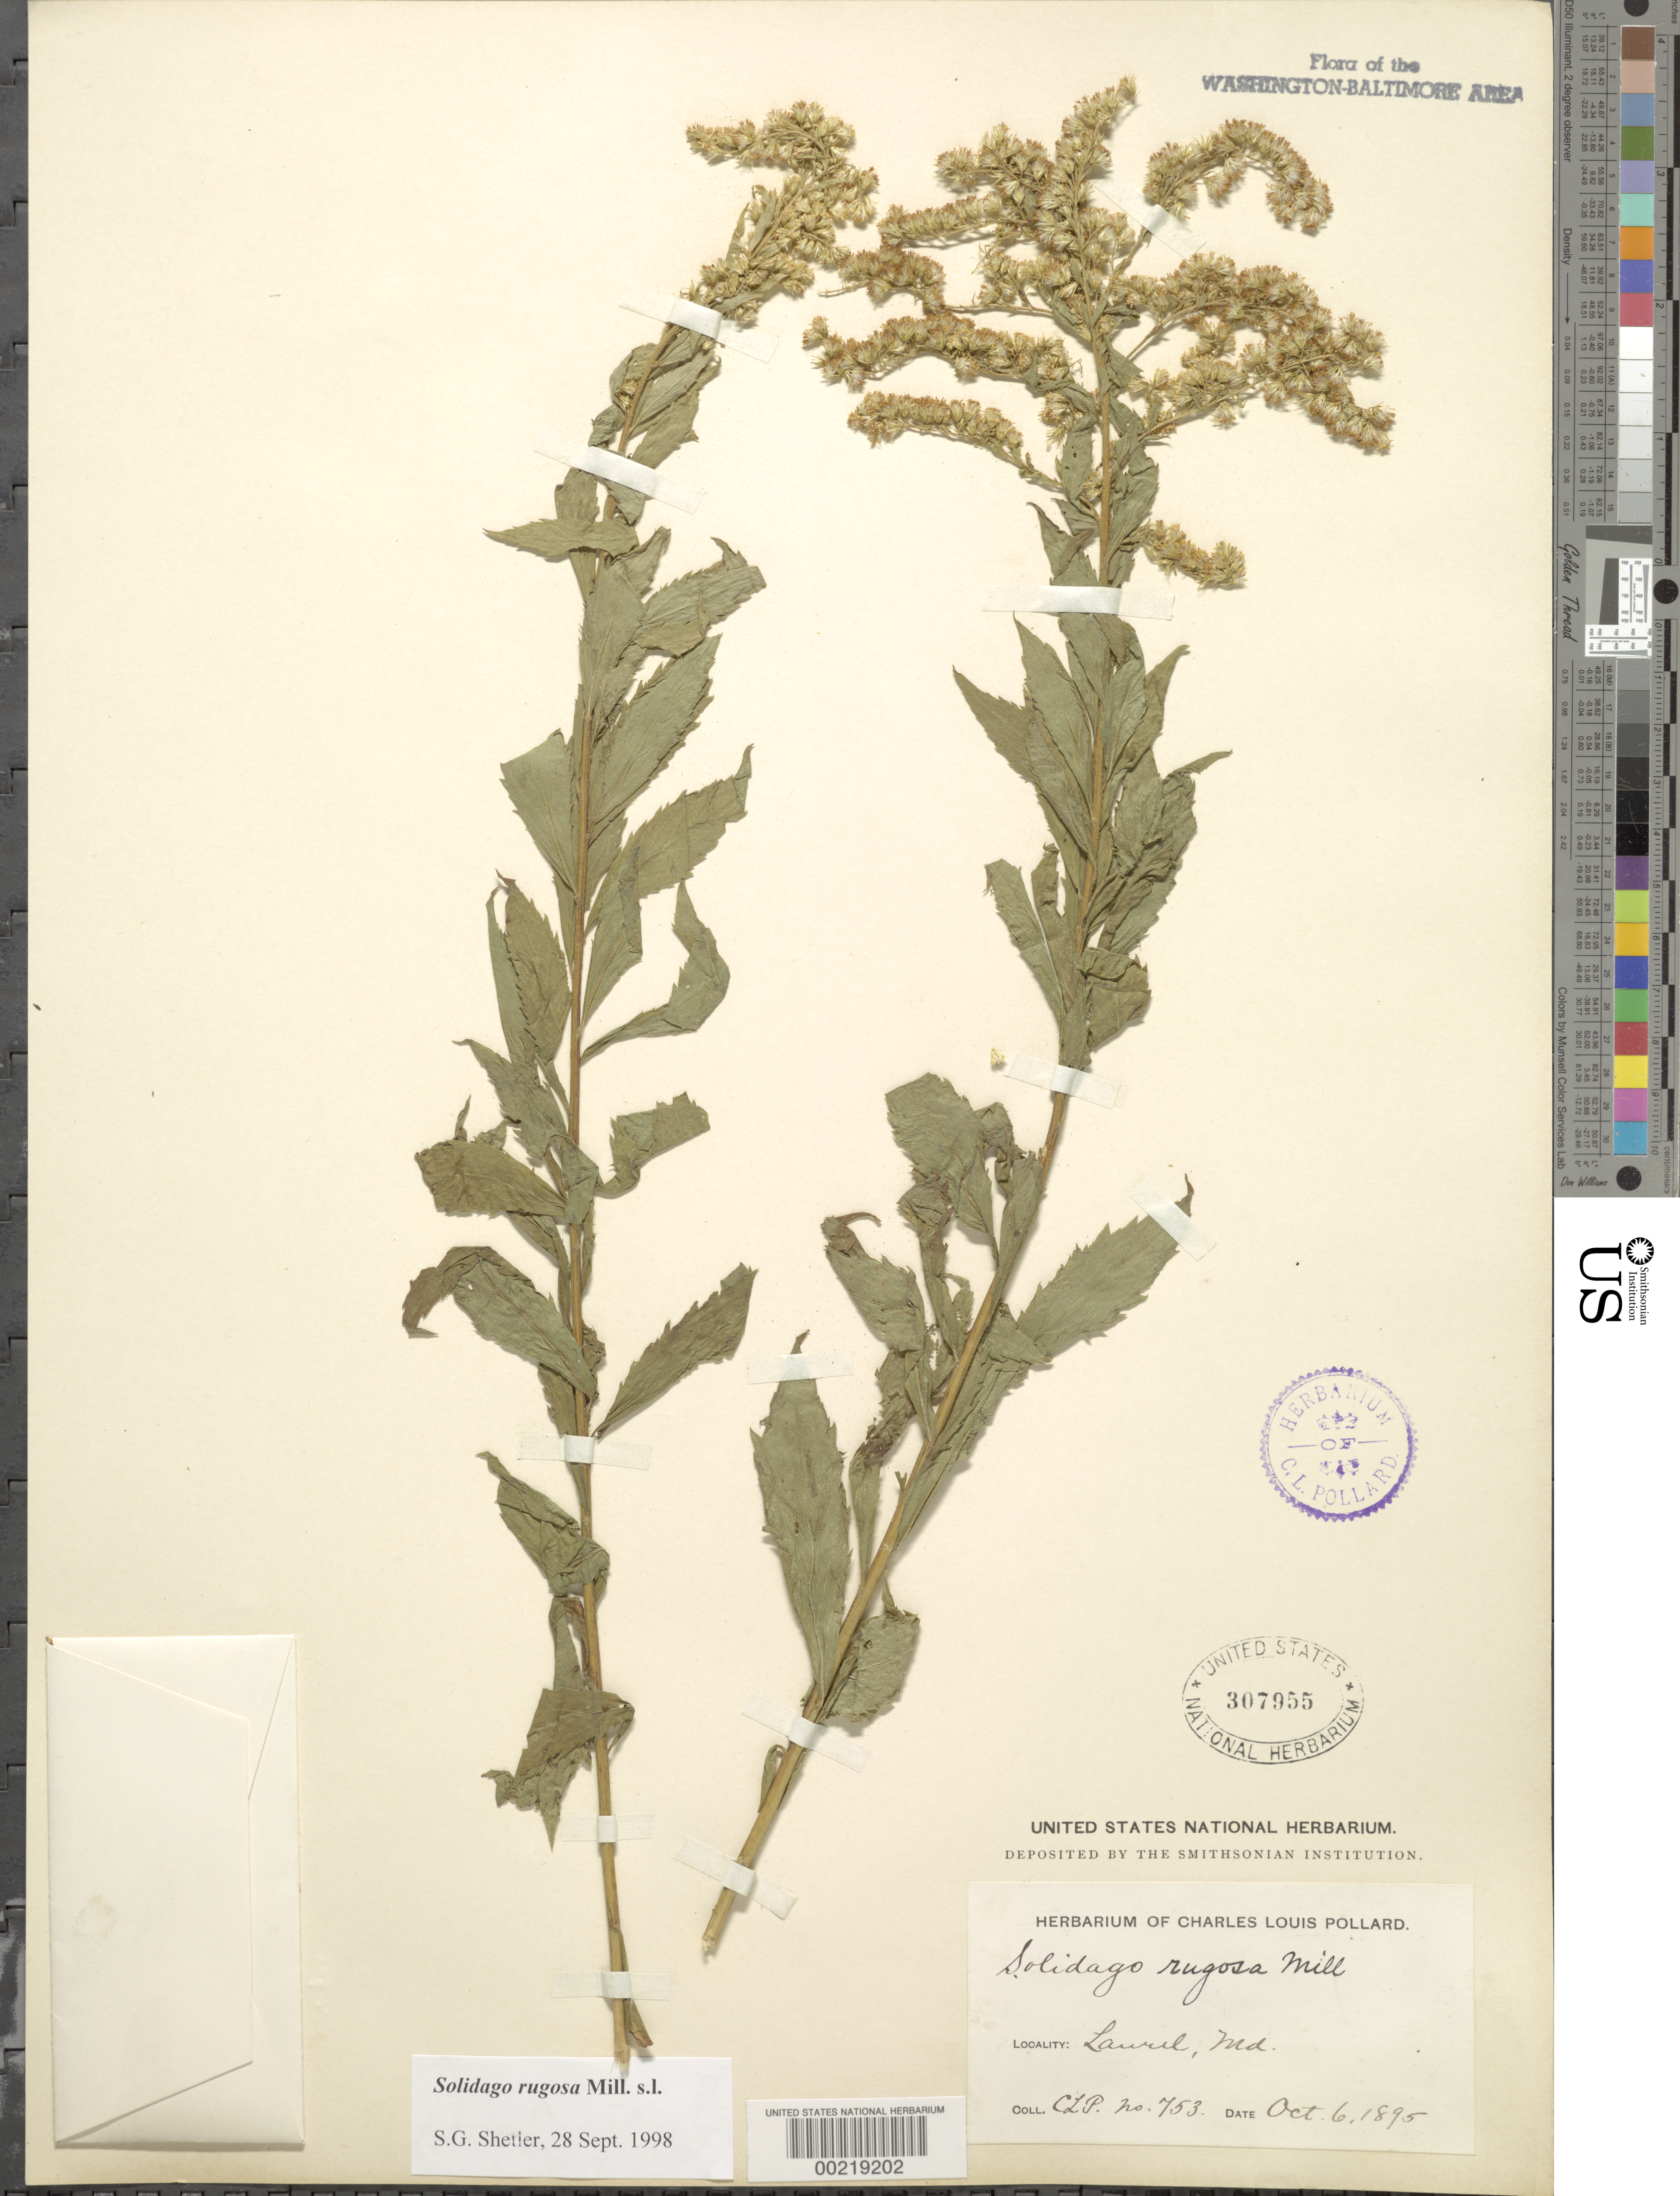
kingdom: Plantae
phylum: Tracheophyta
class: Magnoliopsida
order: Asterales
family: Asteraceae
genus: Solidago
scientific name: Solidago rugosa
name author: Mill.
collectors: C. L. Pollard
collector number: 753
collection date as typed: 06 Oct 1895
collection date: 1895-10-06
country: United States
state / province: Maryland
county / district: Prince George's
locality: Laurel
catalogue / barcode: US 307955